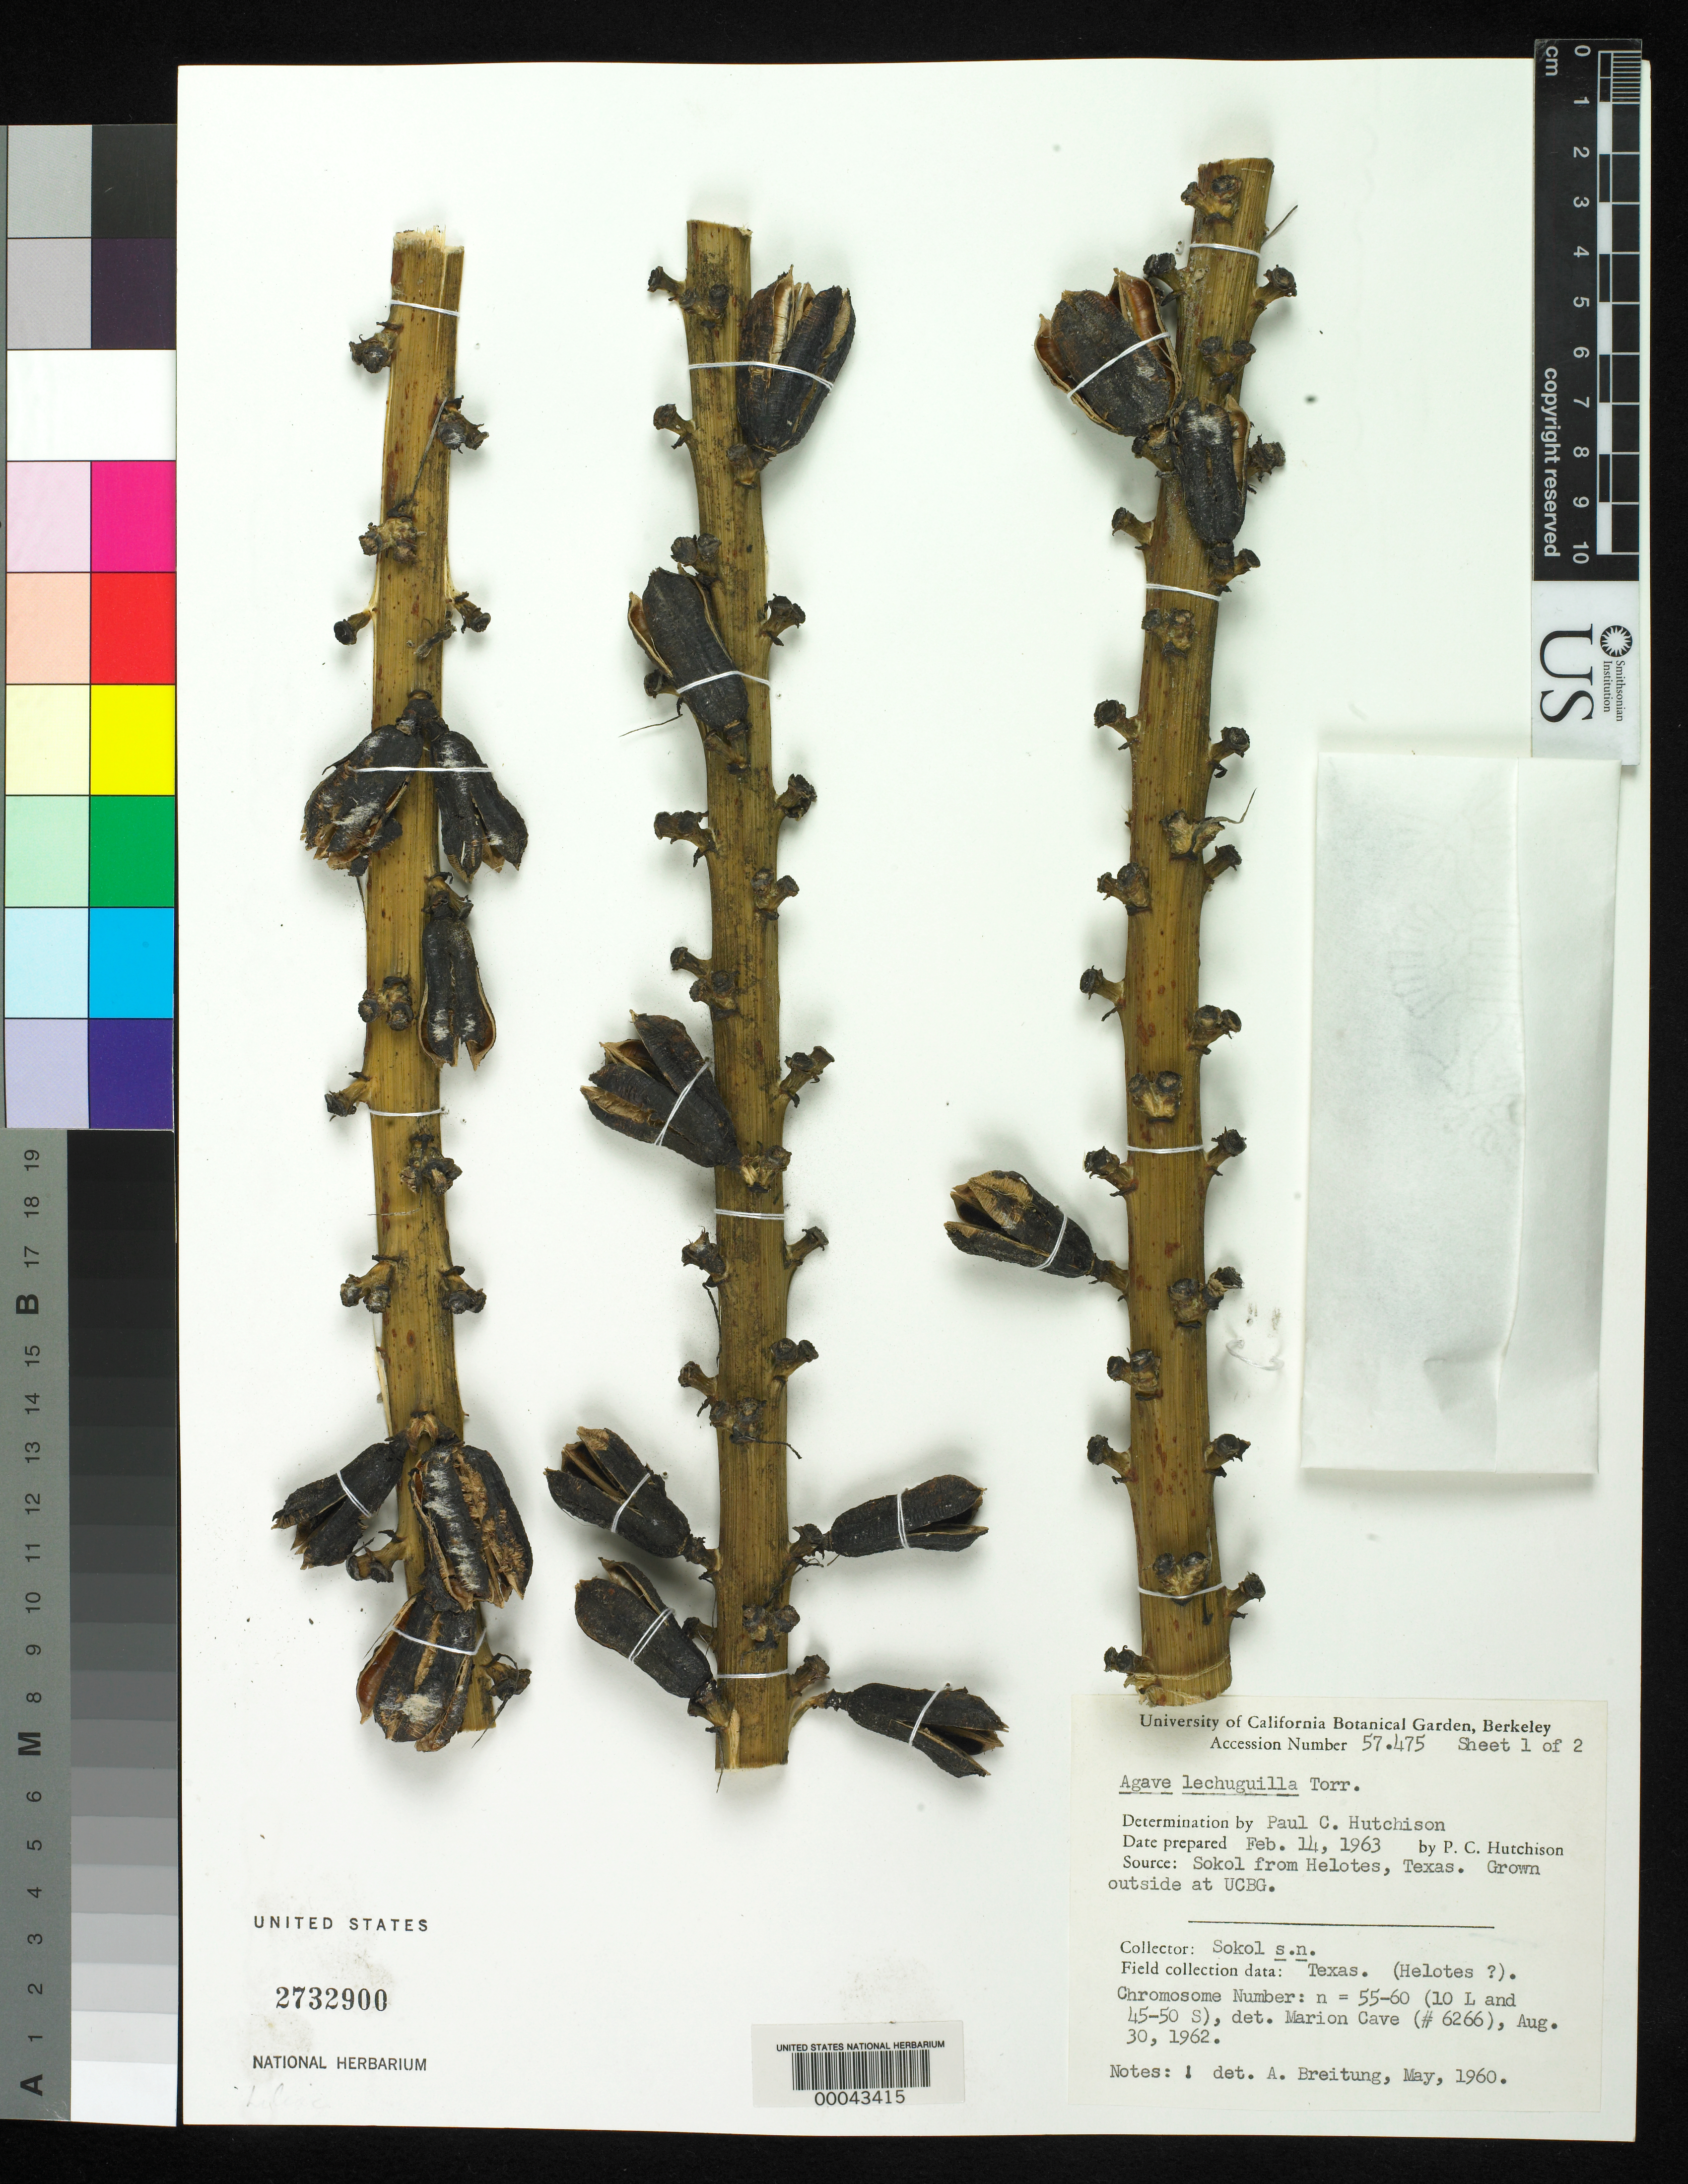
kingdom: Plantae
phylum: Tracheophyta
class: Liliopsida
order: Asparagales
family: Asparagaceae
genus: Agave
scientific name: Agave lechuguilla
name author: Torr.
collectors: -. Sokol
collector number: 57.475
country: United States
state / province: California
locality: Huntington botanic gardens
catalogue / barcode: US 2732900